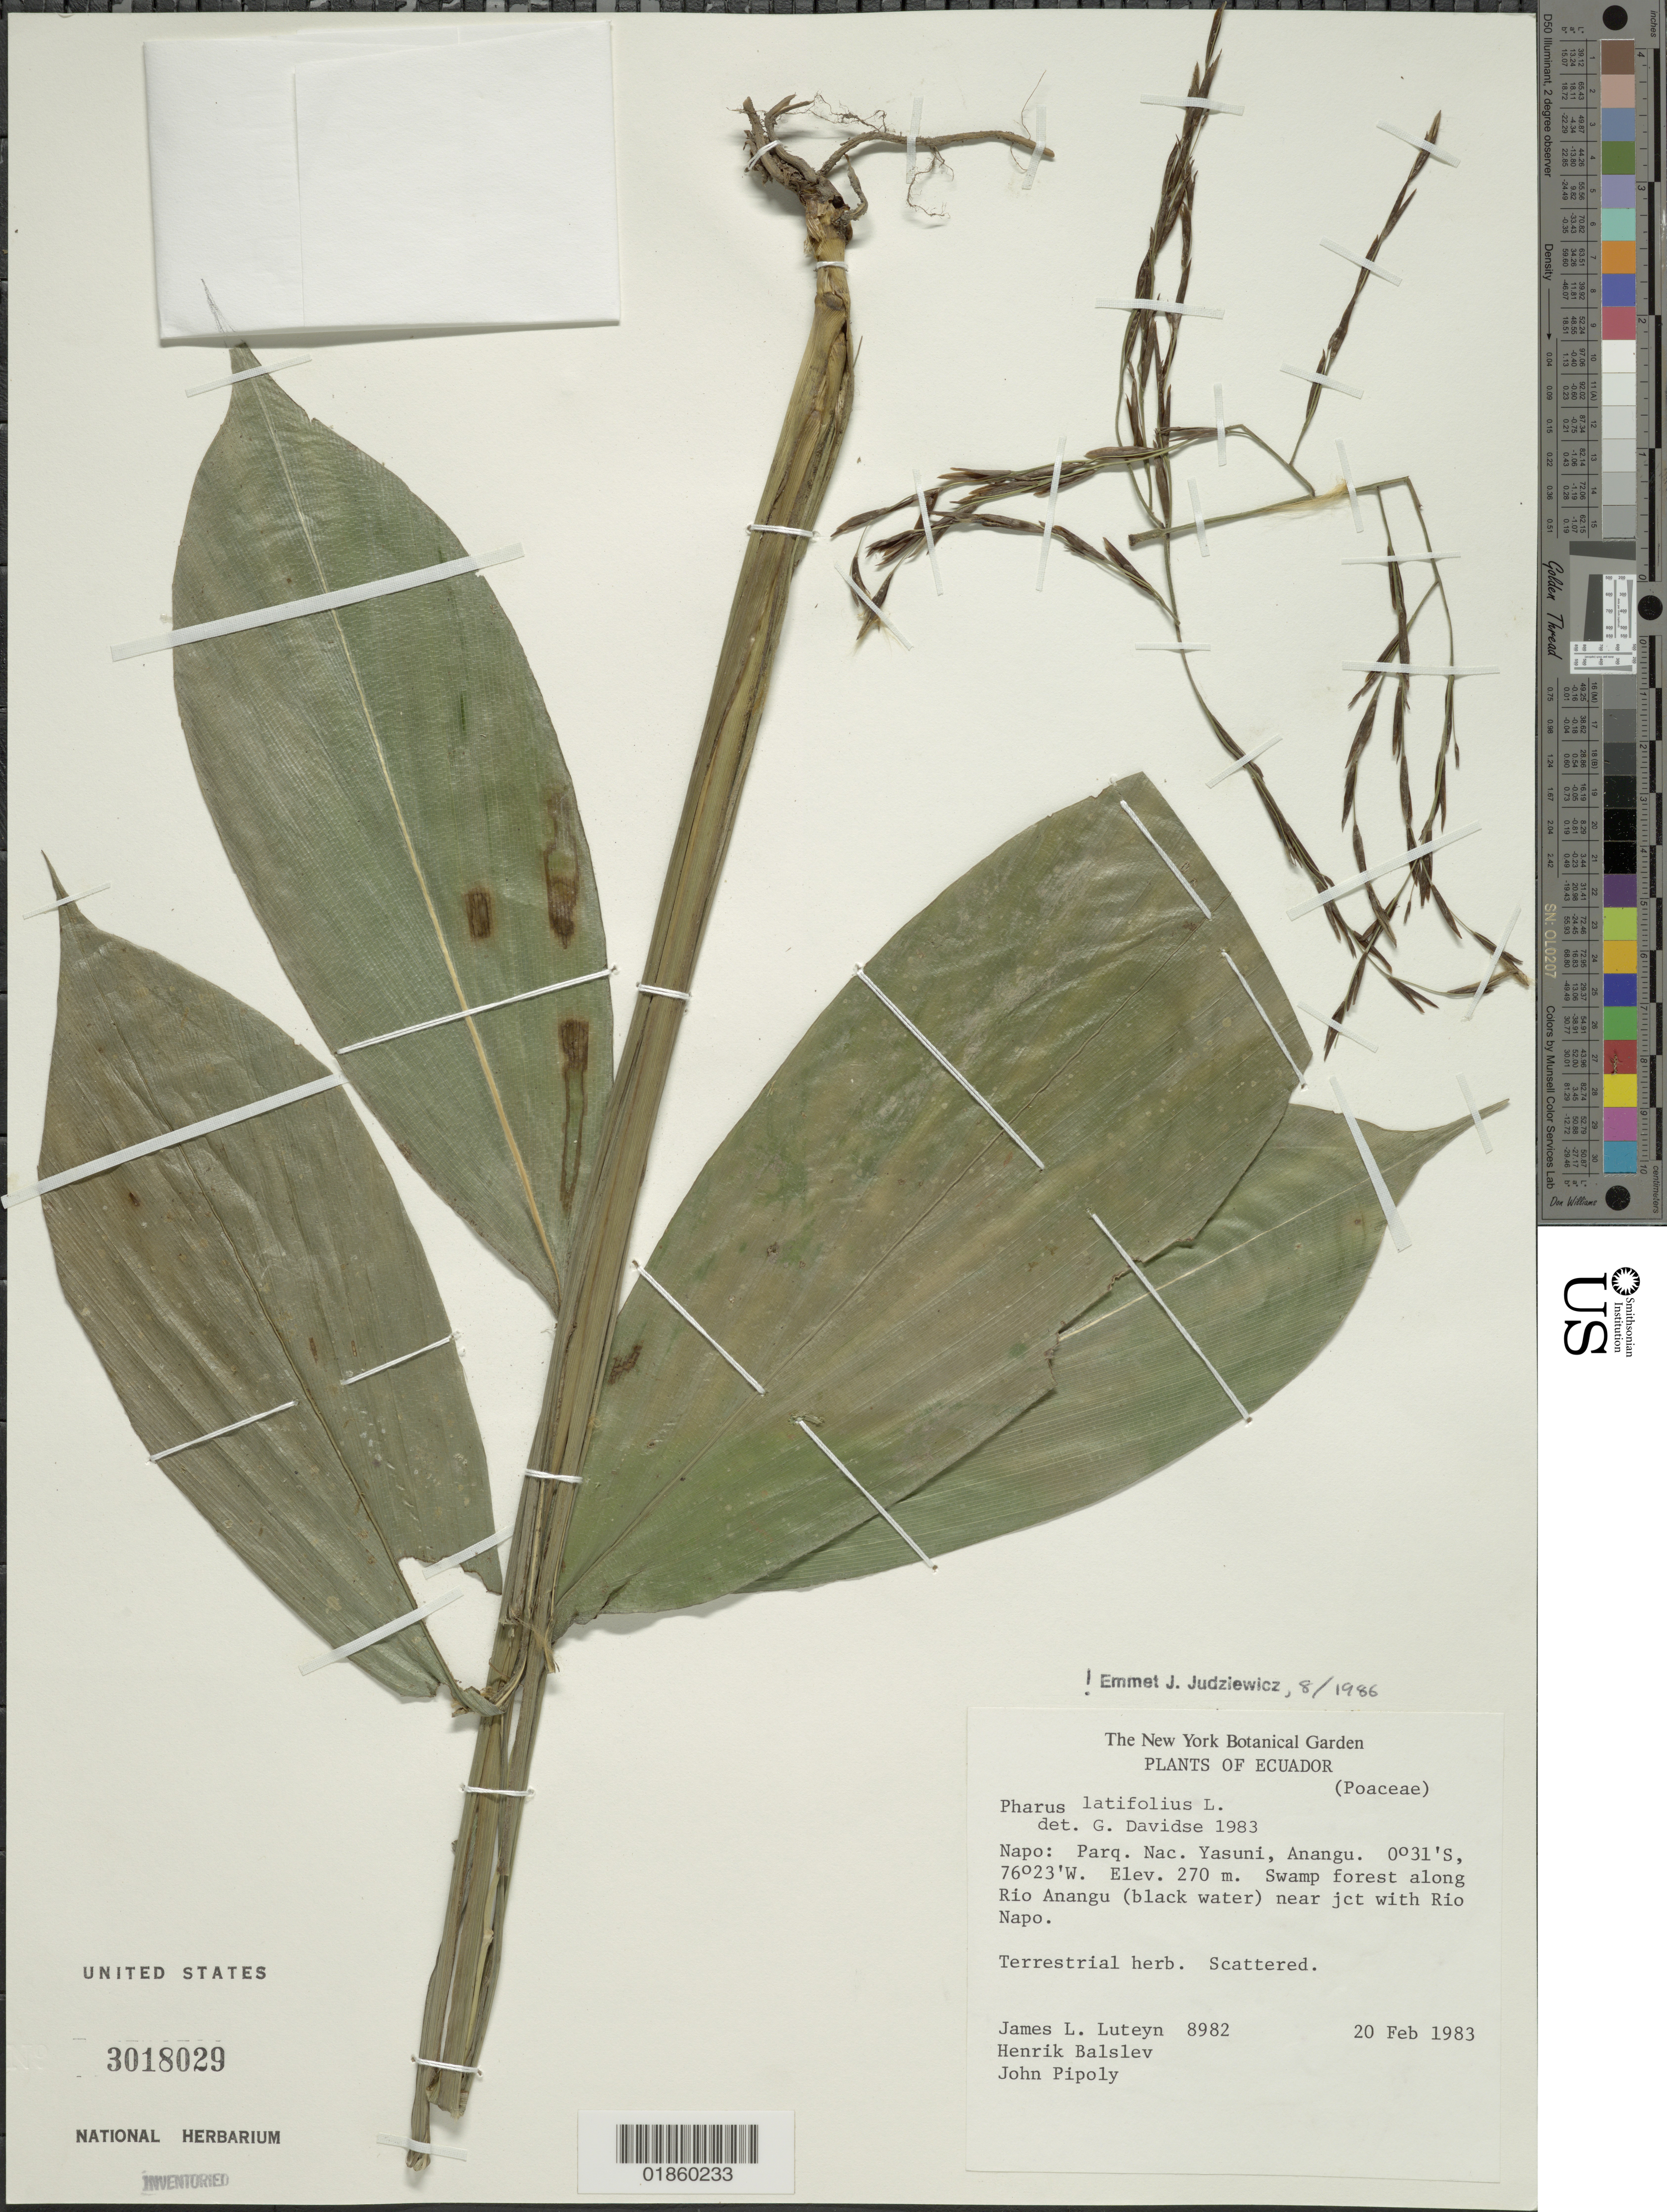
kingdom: Plantae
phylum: Tracheophyta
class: Liliopsida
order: Poales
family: Poaceae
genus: Pharus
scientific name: Pharus latifolius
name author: L.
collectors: J. L. Luteyn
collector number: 8982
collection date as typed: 20 Feb 1983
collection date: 1983-02-20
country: Ecuador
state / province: Napo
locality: Anangu, lat. 00 31's: long. 76 23'w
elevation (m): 270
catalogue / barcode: US 3018029